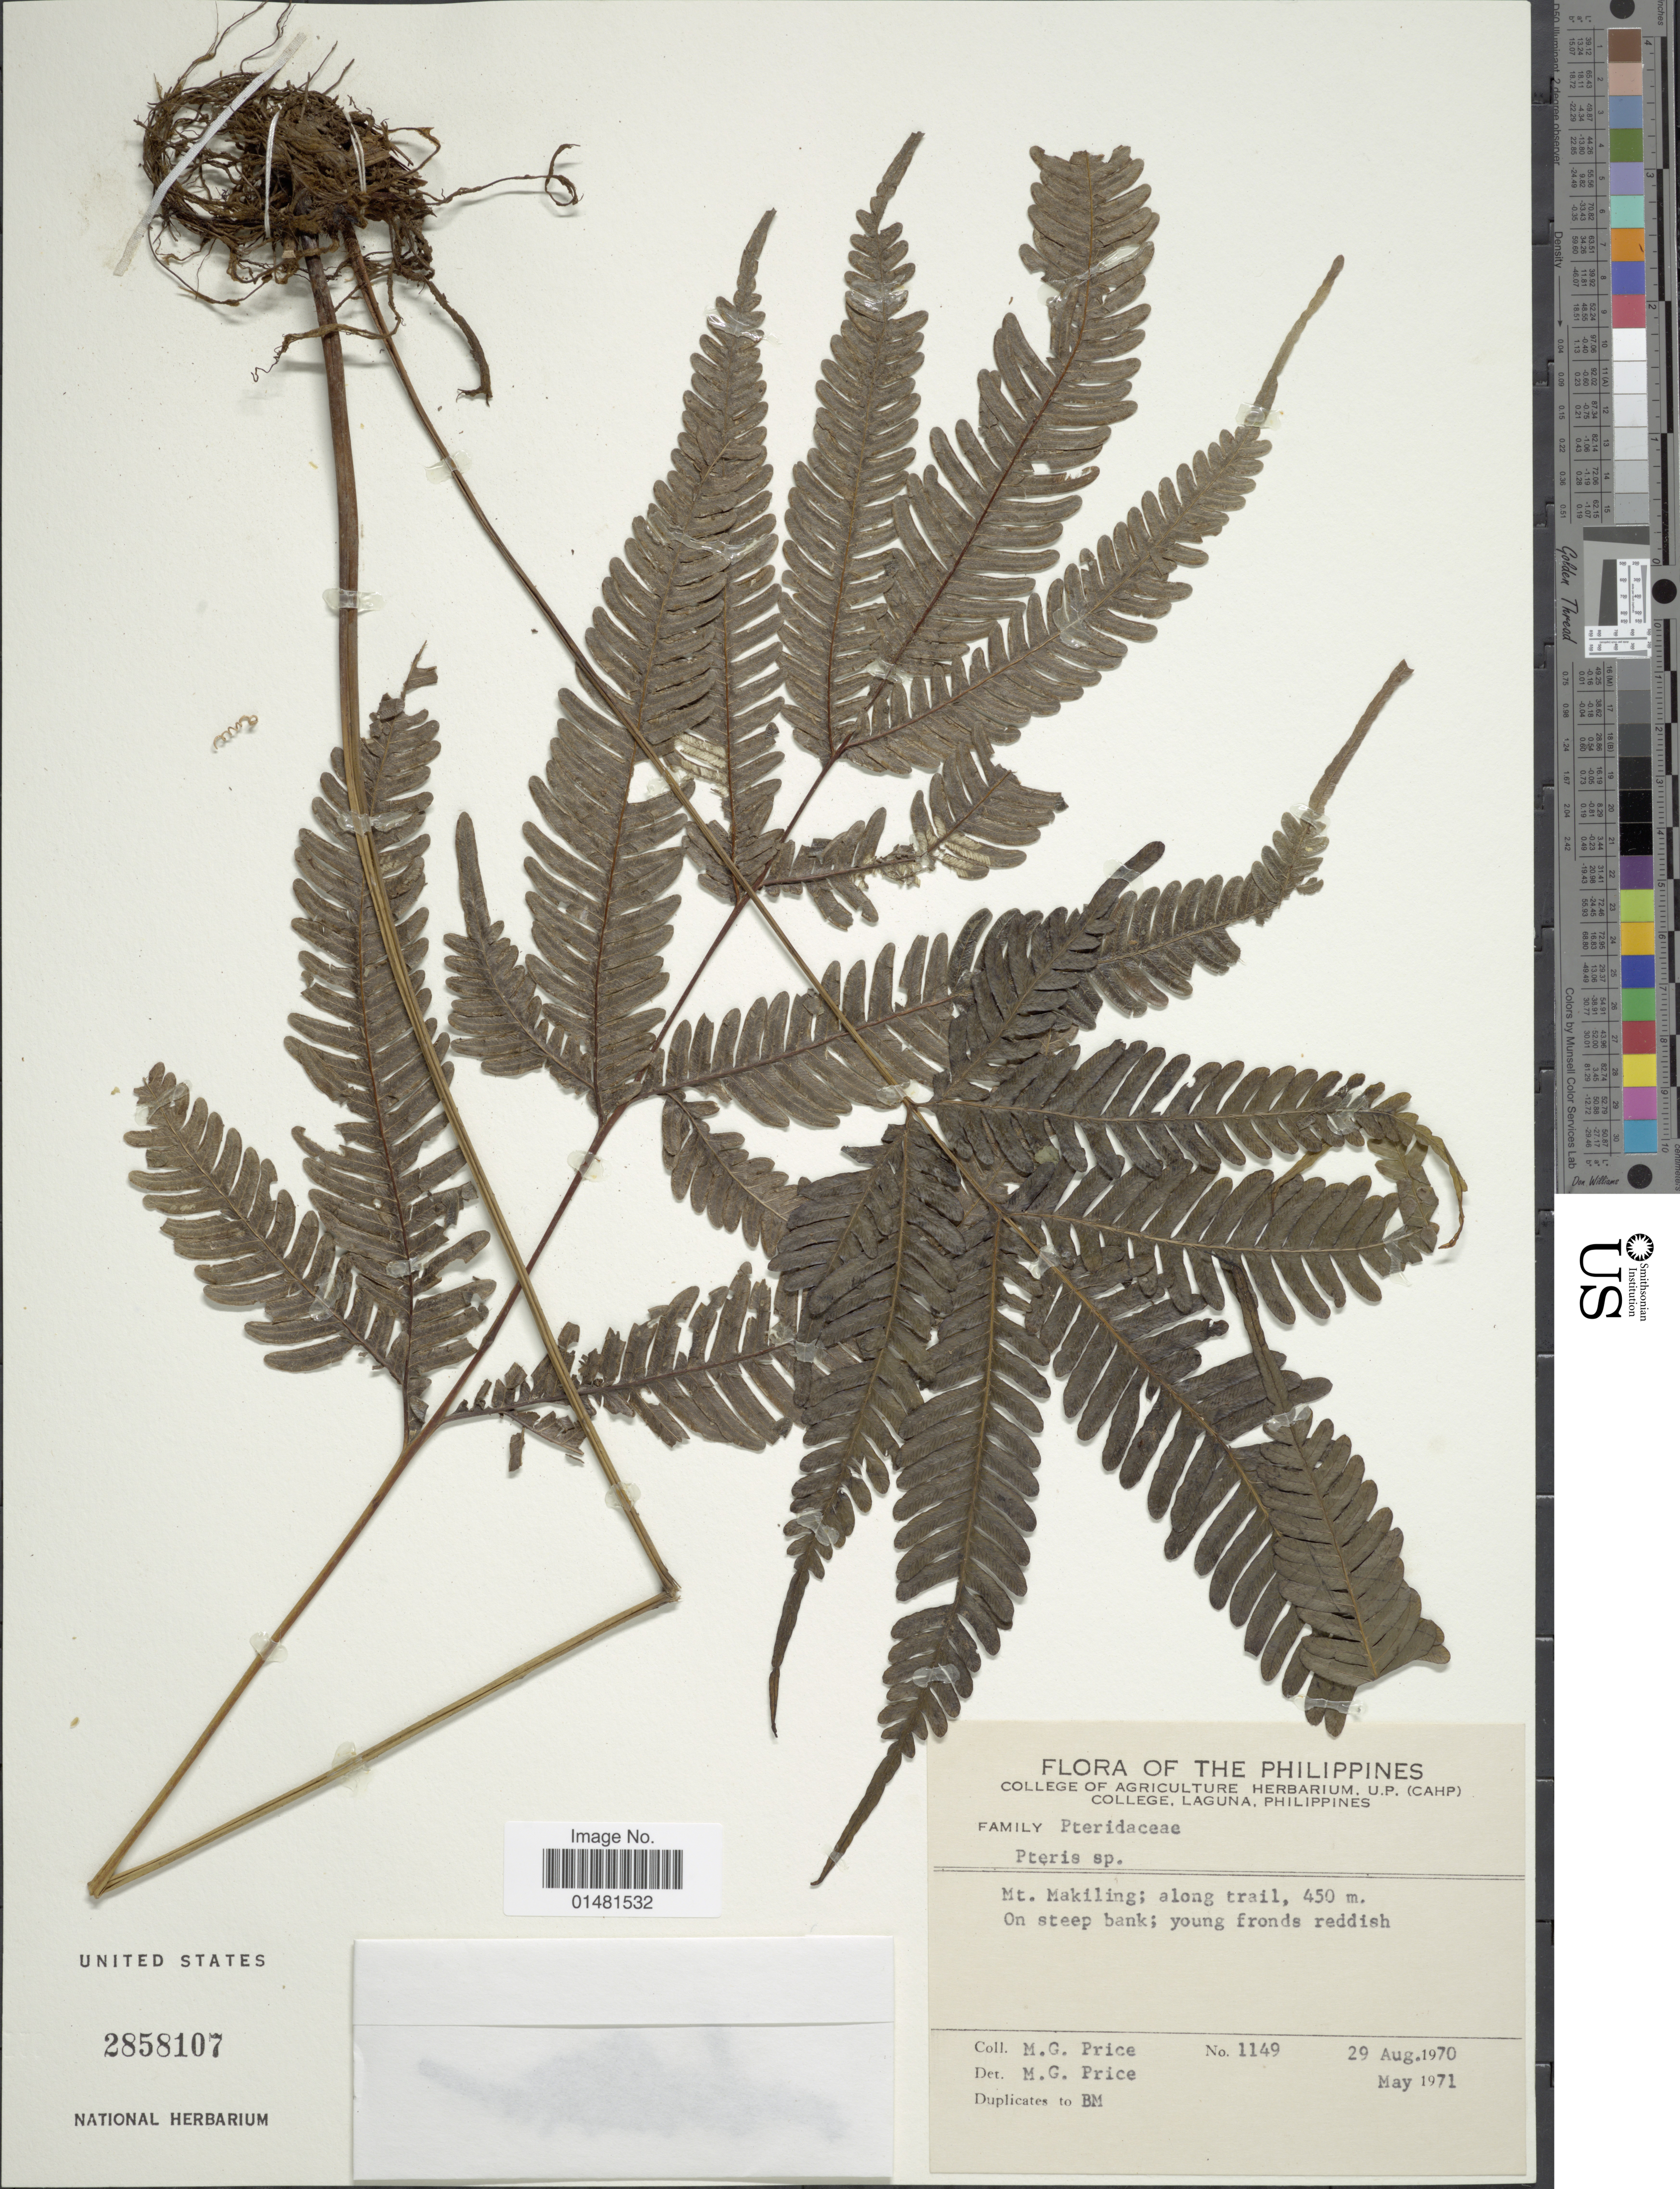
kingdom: Plantae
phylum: Tracheophyta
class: Polypodiopsida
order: Polypodiales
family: Pteridaceae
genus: Pteris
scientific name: Pteris blumeana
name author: J. Agardh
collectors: M. G. Price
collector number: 1149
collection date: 1970-08-29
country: Philippines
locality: Mt. Makiling; along trail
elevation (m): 450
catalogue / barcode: US 2858107